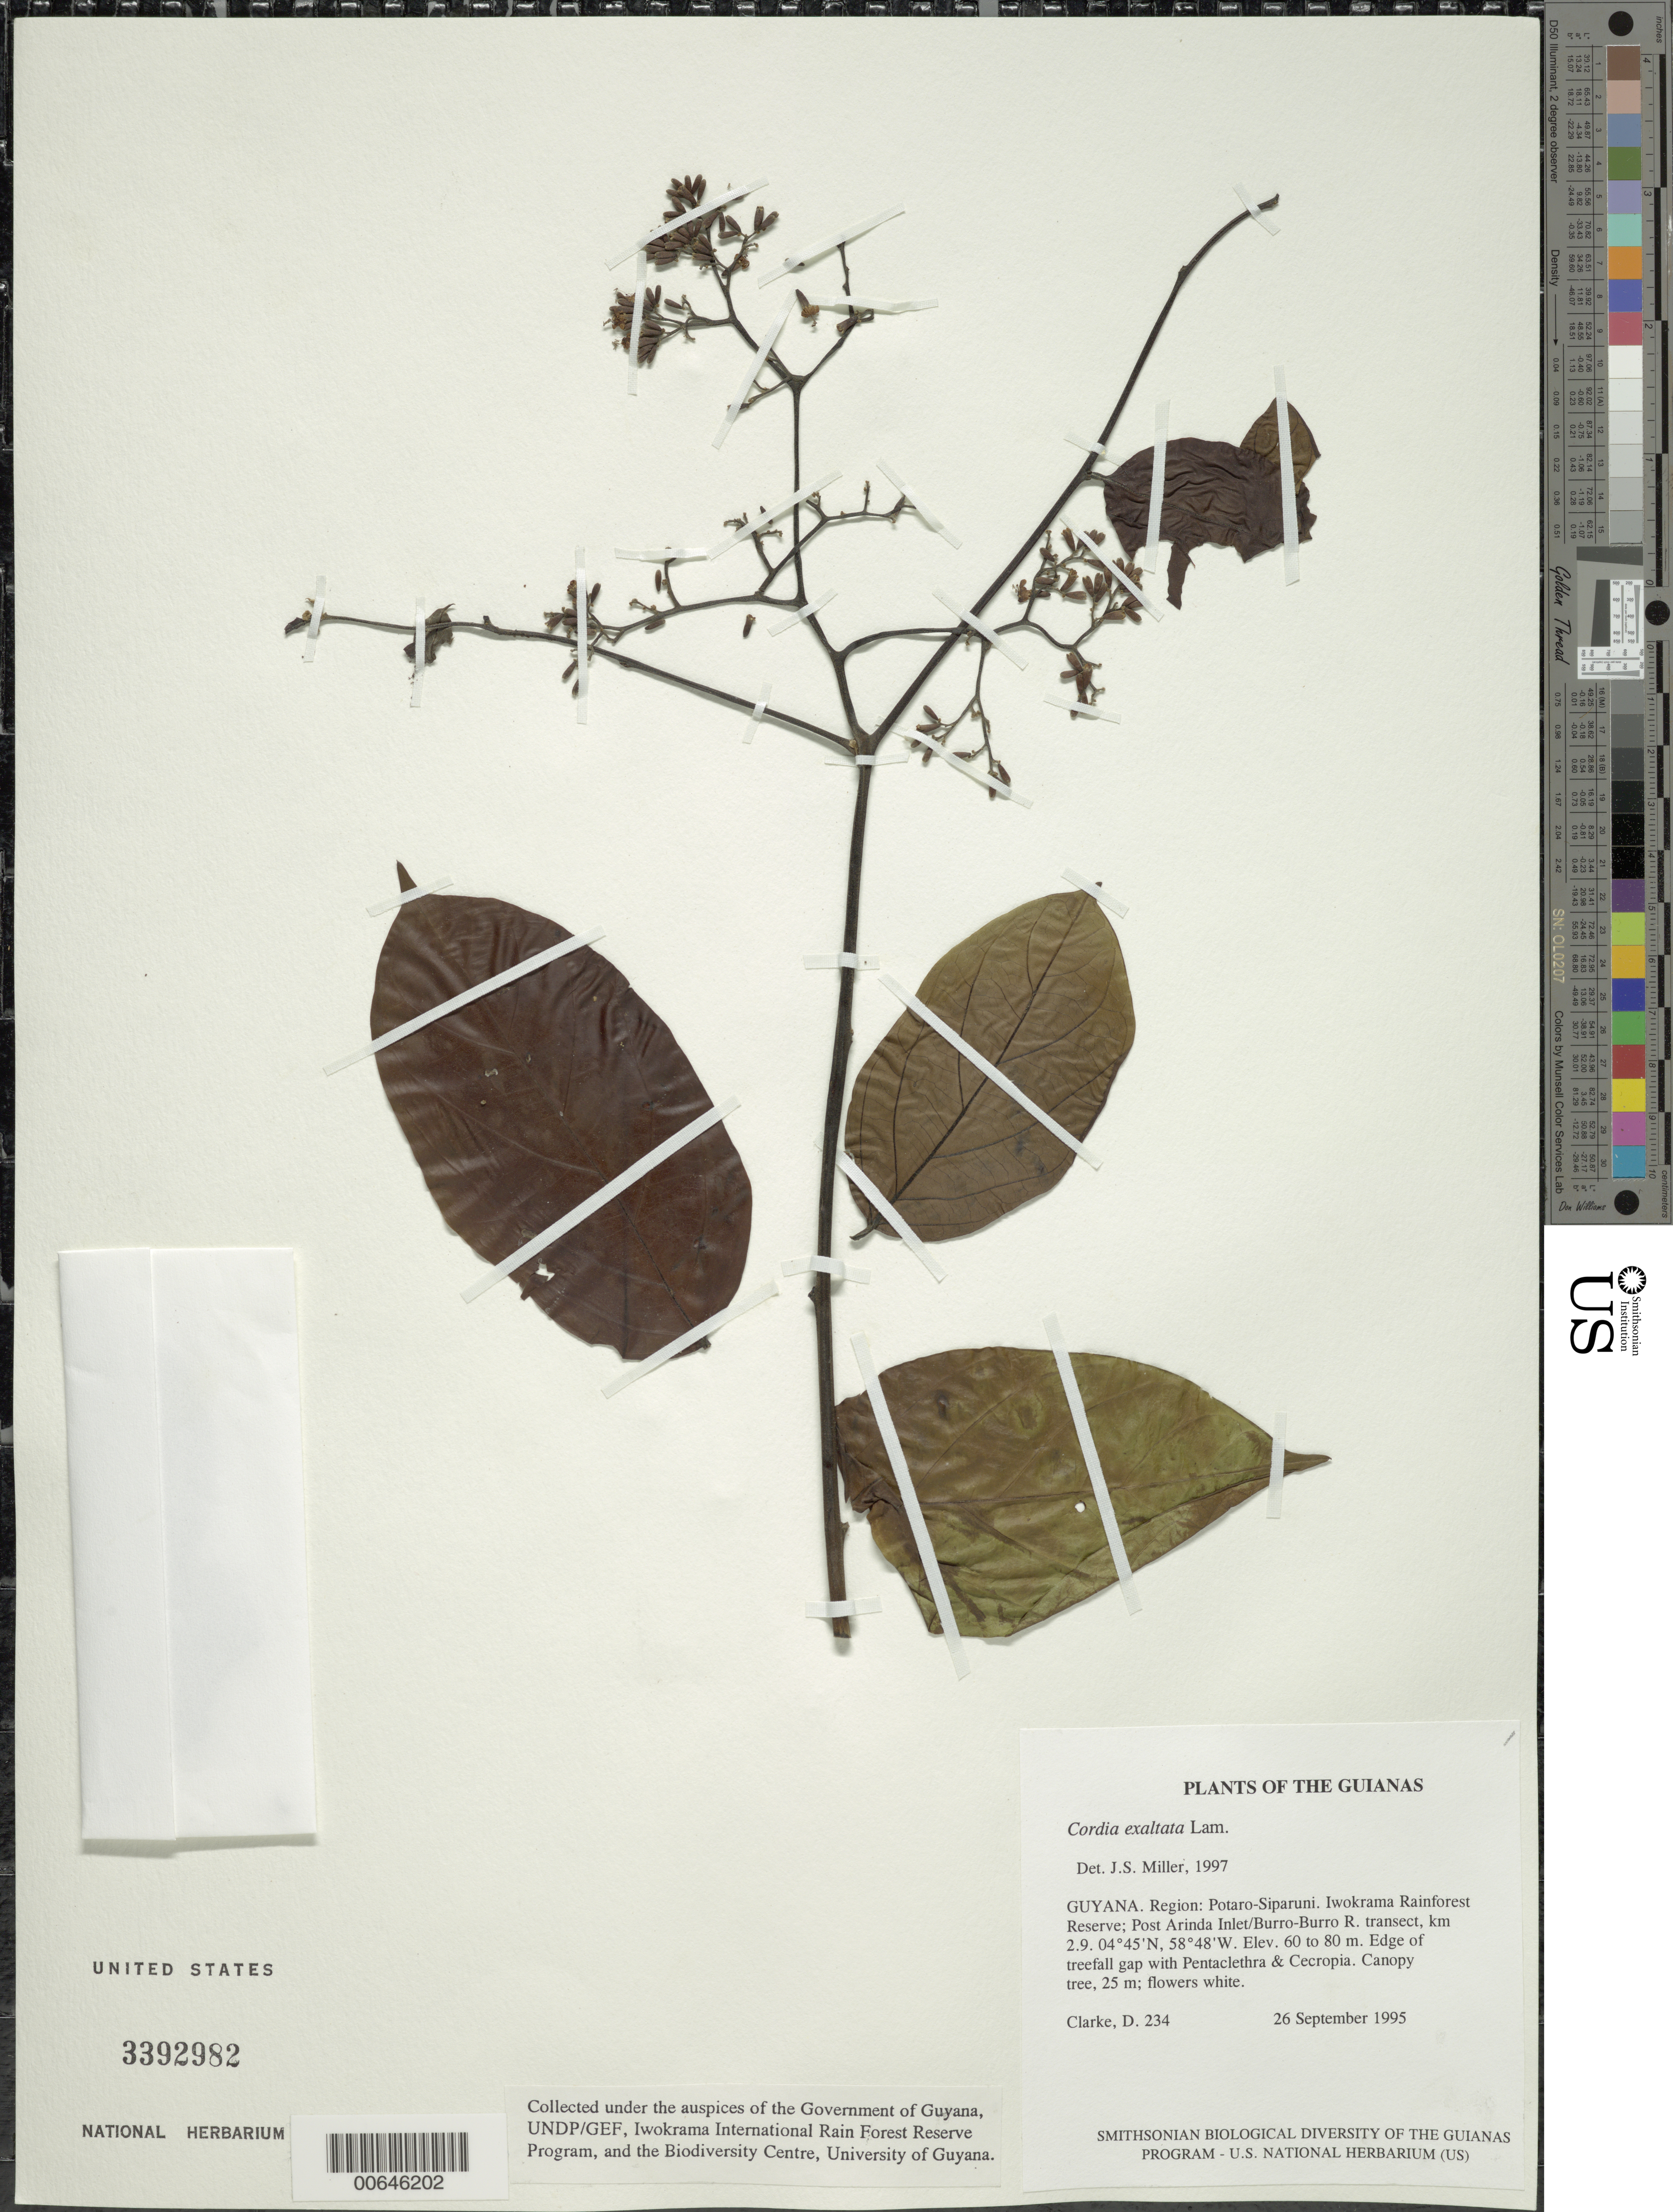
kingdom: Plantae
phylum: Tracheophyta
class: Magnoliopsida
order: Boraginales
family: Cordiaceae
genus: Cordia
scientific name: Cordia exaltata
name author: Lam.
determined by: Miller, James S., (MO), Missouri Botanical Garden (UNITED STATES)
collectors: H. D. Clarke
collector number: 234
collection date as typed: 26 September 1995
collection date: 1995-09-26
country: Guyana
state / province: Potaro-Siparuni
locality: Iwokrama Rainforest Reserve; Post Arinda Inlet/Burro-Burro R. transect, km 2.9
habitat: Edge of treefall gap with Pentaclethra & Cecropia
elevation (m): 60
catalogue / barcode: US 3392982